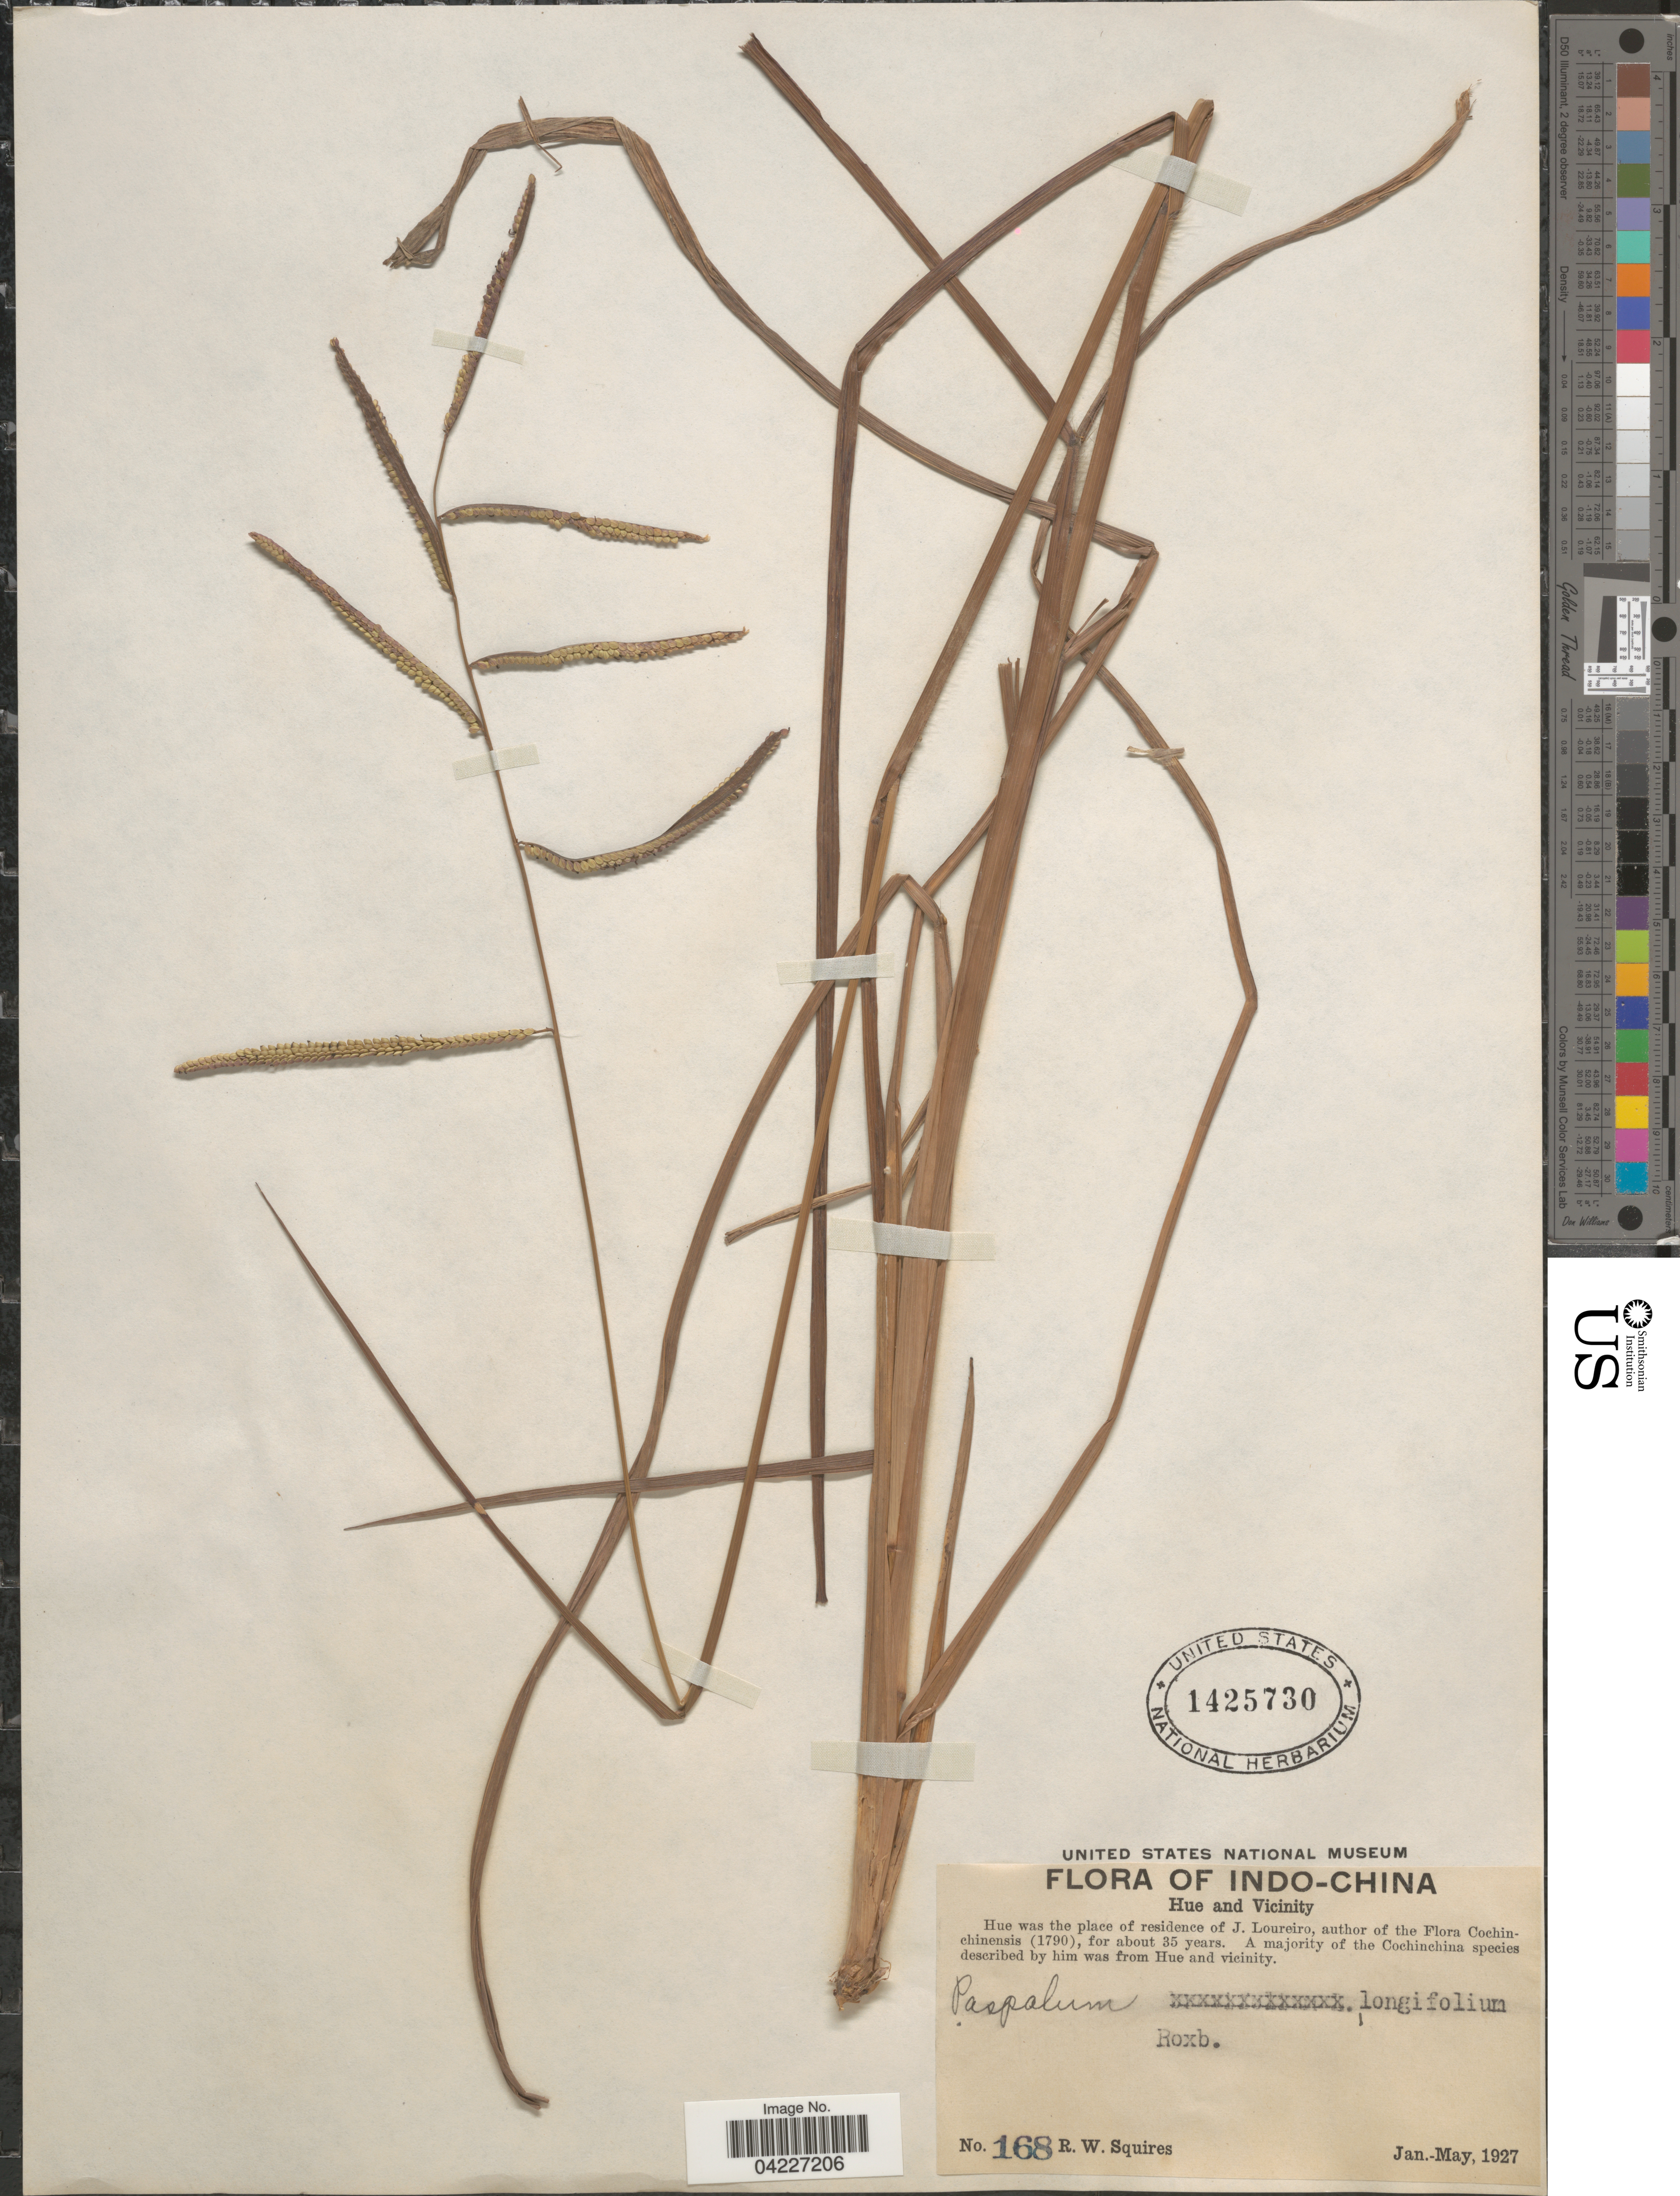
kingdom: Plantae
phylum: Tracheophyta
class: Liliopsida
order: Poales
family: Poaceae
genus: Paspalum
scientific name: Paspalum longifolium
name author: Roxb.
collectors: R. Squires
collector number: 168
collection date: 1927-01/1927-05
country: Vietnam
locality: Indo-China. Hue and Vicinity.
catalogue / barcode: US 1425730